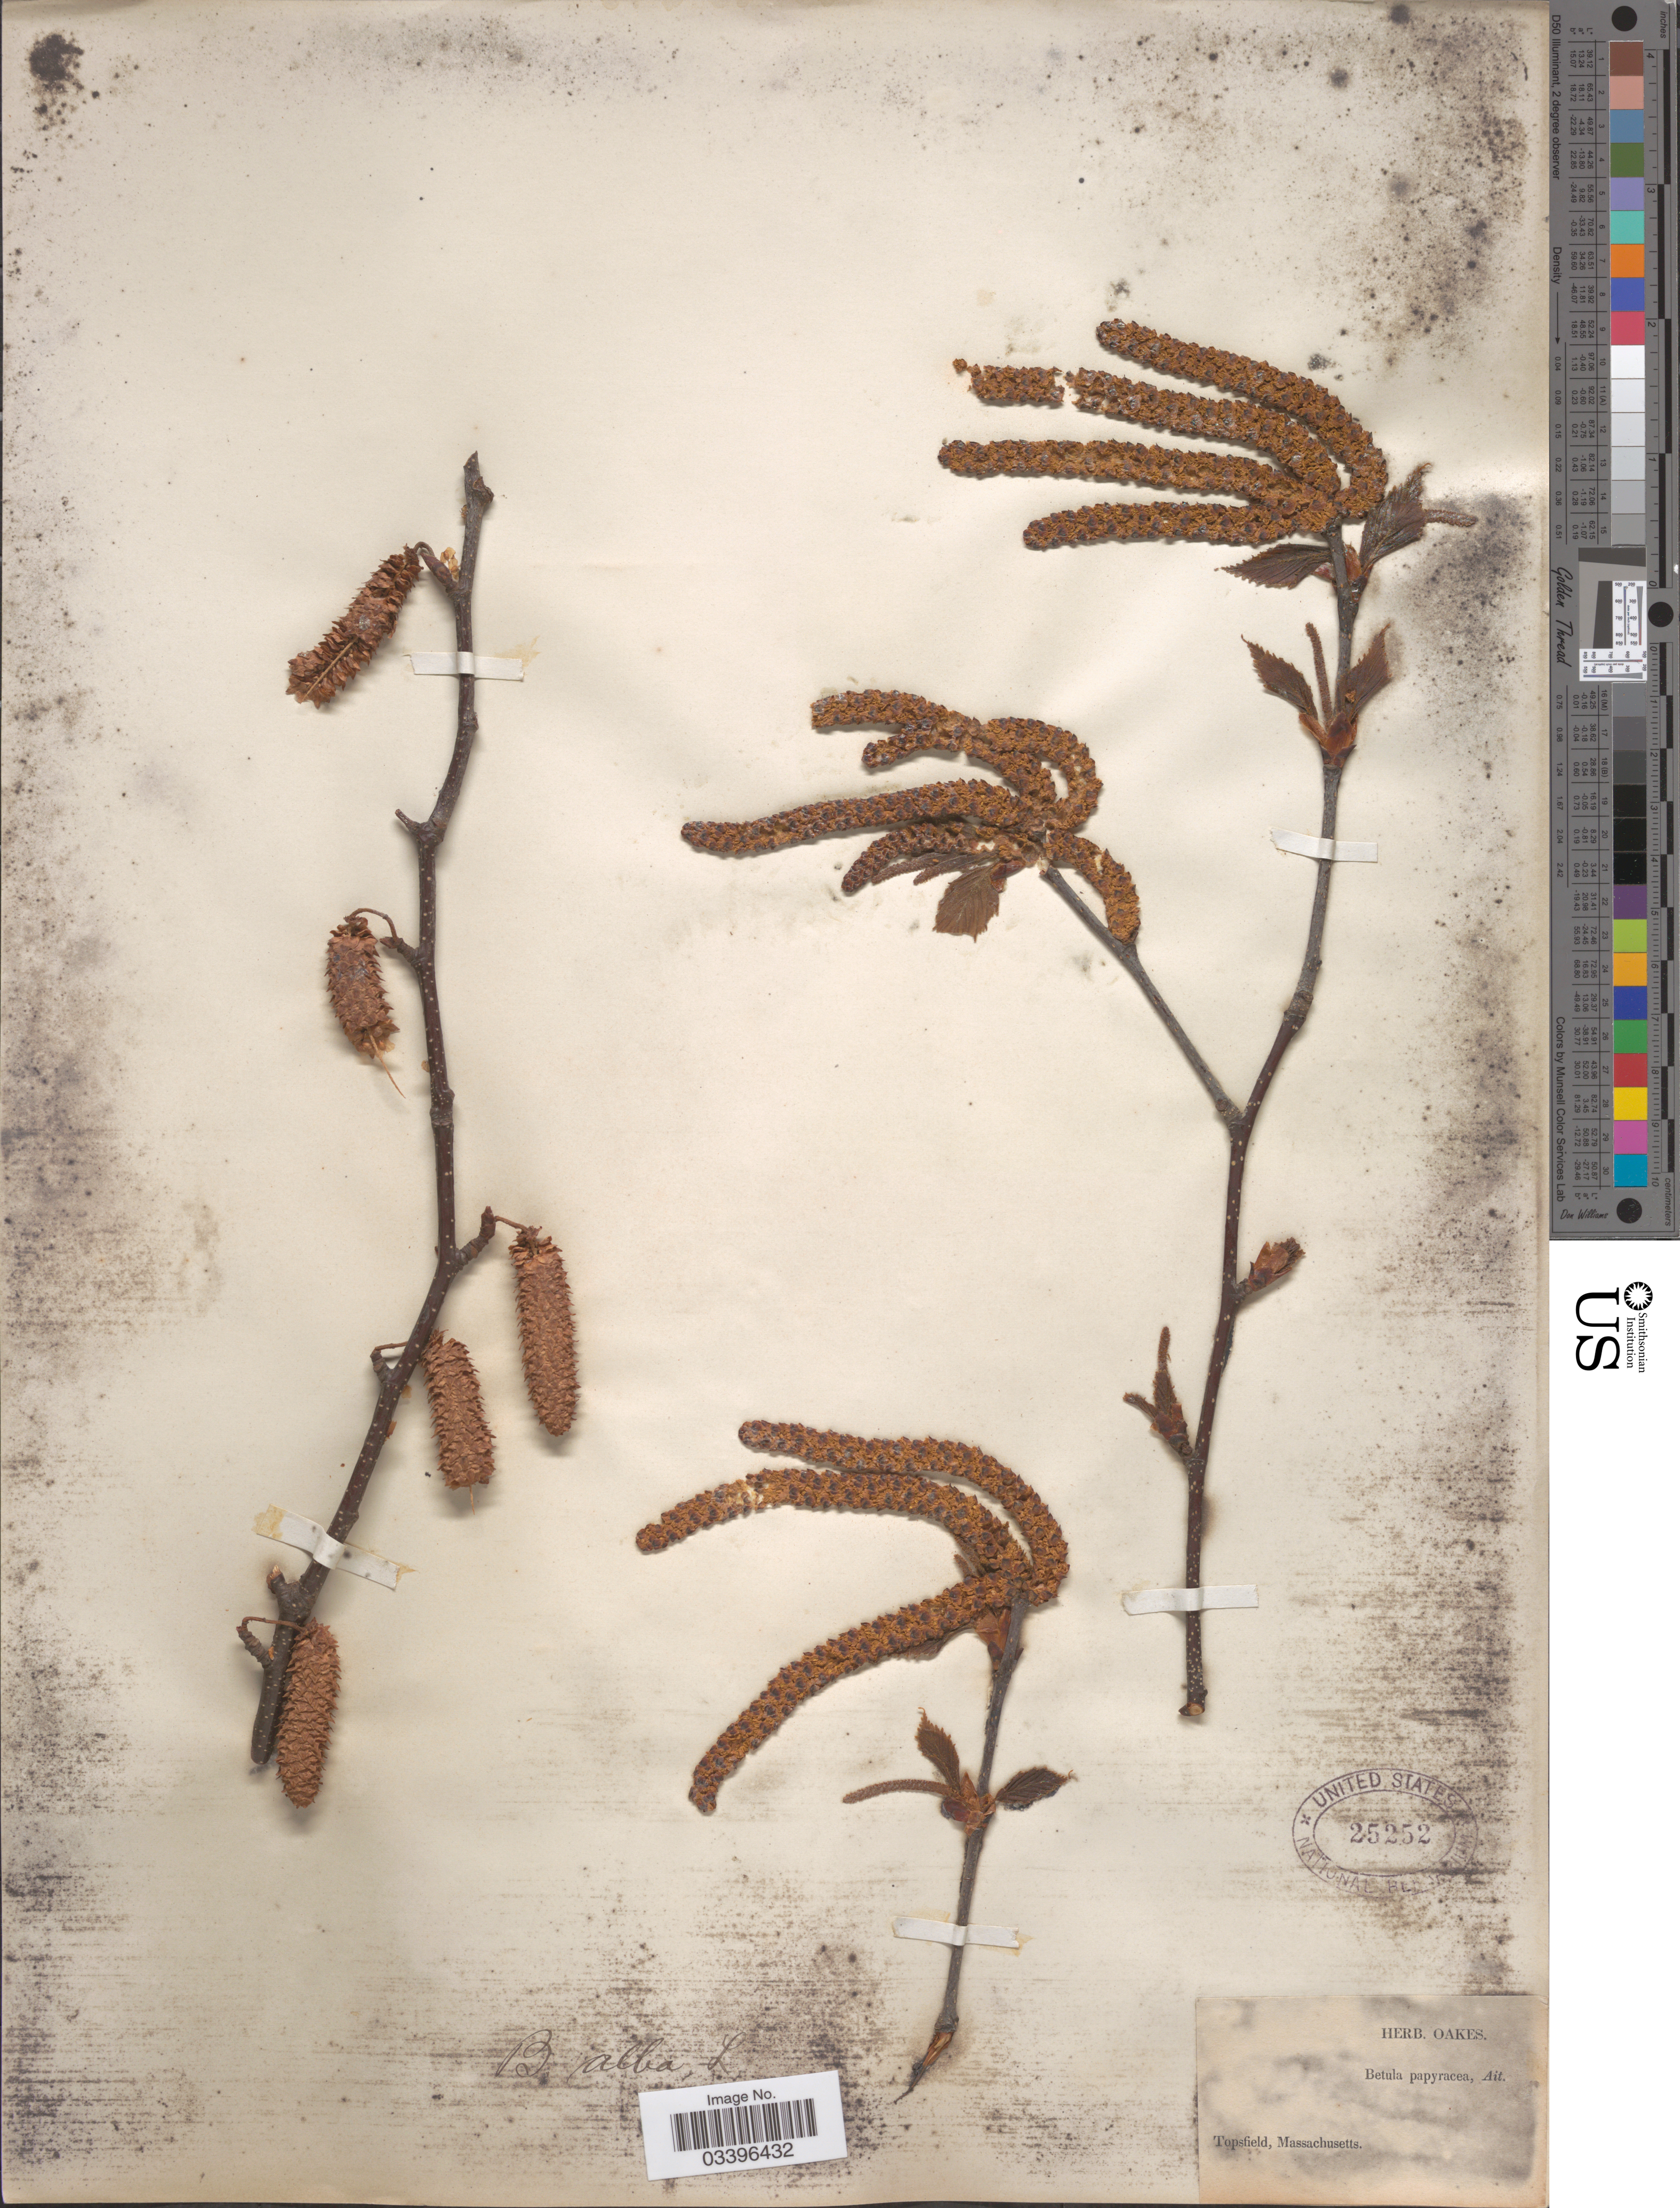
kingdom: Plantae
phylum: Tracheophyta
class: Magnoliopsida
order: Fagales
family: Betulaceae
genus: Betula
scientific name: Betula papyrifera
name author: Marshall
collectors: ex herb. Oakes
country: United States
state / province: Massachusetts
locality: Topsfield.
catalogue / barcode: US 25252